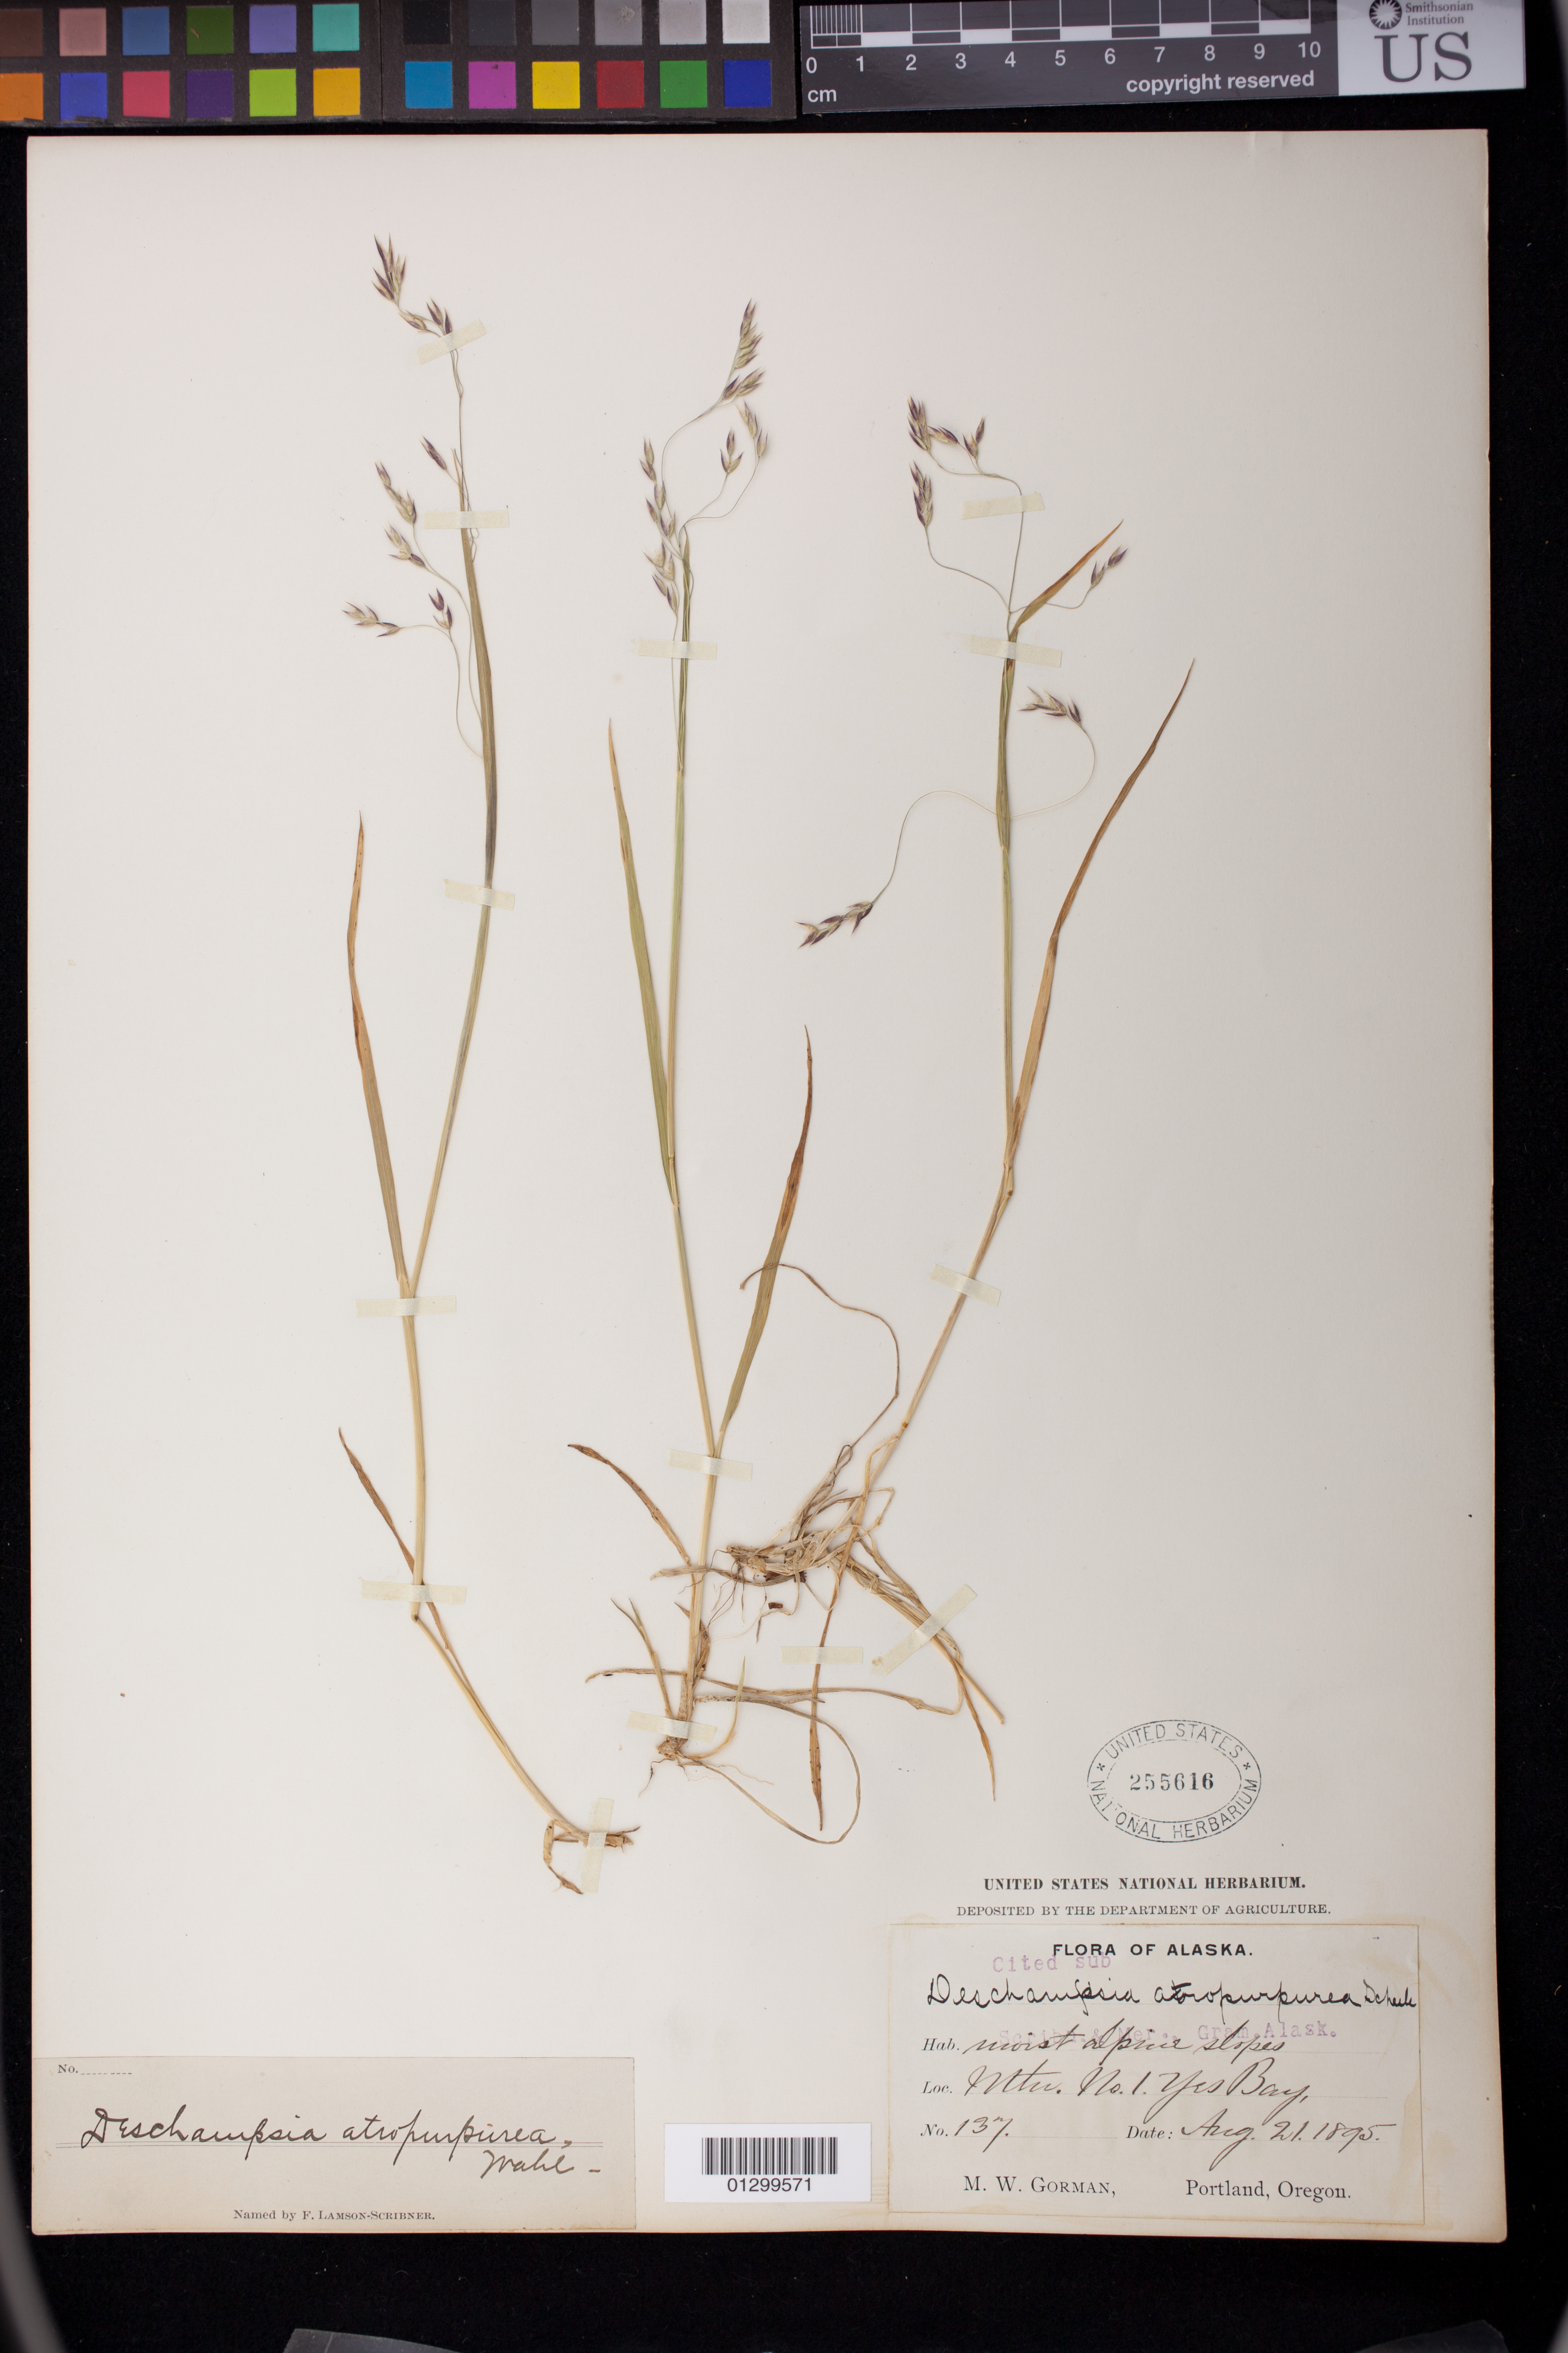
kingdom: Plantae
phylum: Tracheophyta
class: Liliopsida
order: Poales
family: Poaceae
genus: Vahlodea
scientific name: Vahlodea atropurpurea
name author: (Wahlenb.) Fr. ex Hartm.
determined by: Poaceae Reorganization Project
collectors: M. W. Gorman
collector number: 137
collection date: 1895-08-21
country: United States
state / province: Alaska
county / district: Ketchikan Gateway Borough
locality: Mtn. No. 1 Yes Bay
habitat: Moist alpine slopes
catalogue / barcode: US 255616